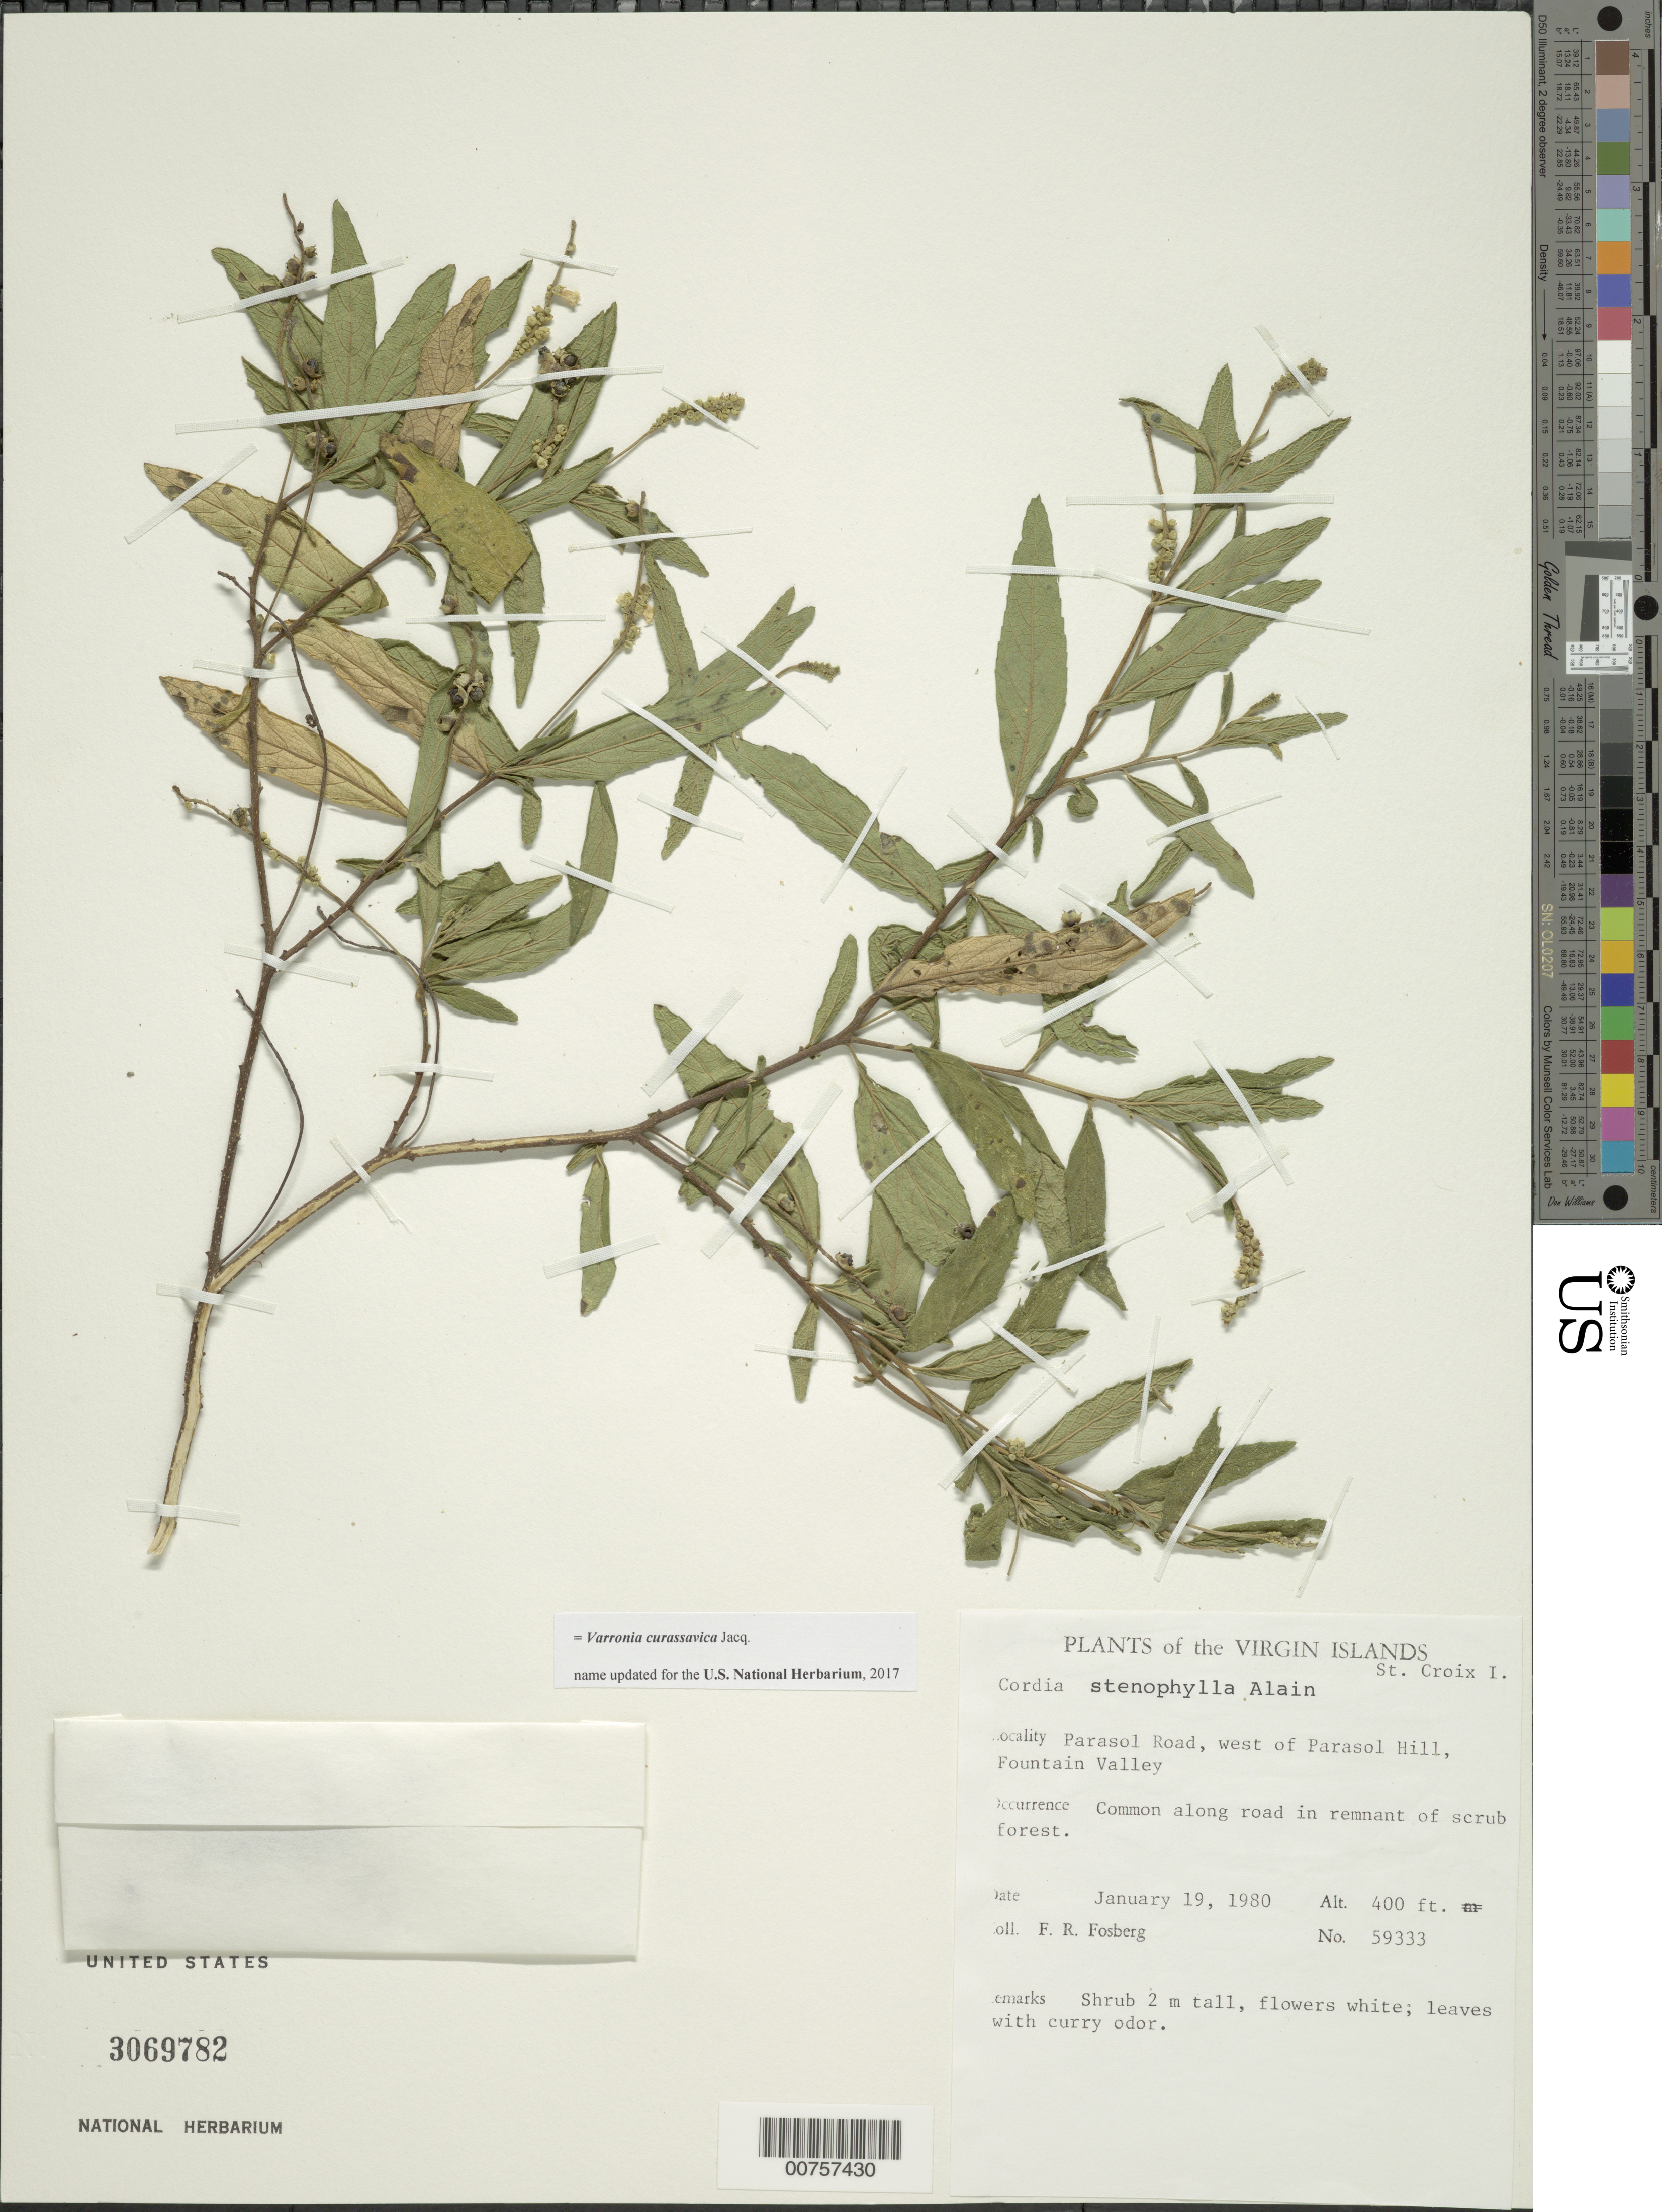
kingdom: Plantae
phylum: Tracheophyta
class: Magnoliopsida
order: Boraginales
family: Cordiaceae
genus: Varronia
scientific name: Varronia curassavica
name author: Jacq.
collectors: F. R. Fosberg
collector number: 59333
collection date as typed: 19 Jan 1980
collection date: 1980-01-19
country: U.S. Virgin Islands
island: St. Croix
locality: Parasol Road, W of Parasol Hill, Fountain Valley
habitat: Common along road in remnant of scrub forest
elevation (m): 122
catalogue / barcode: US 3069782